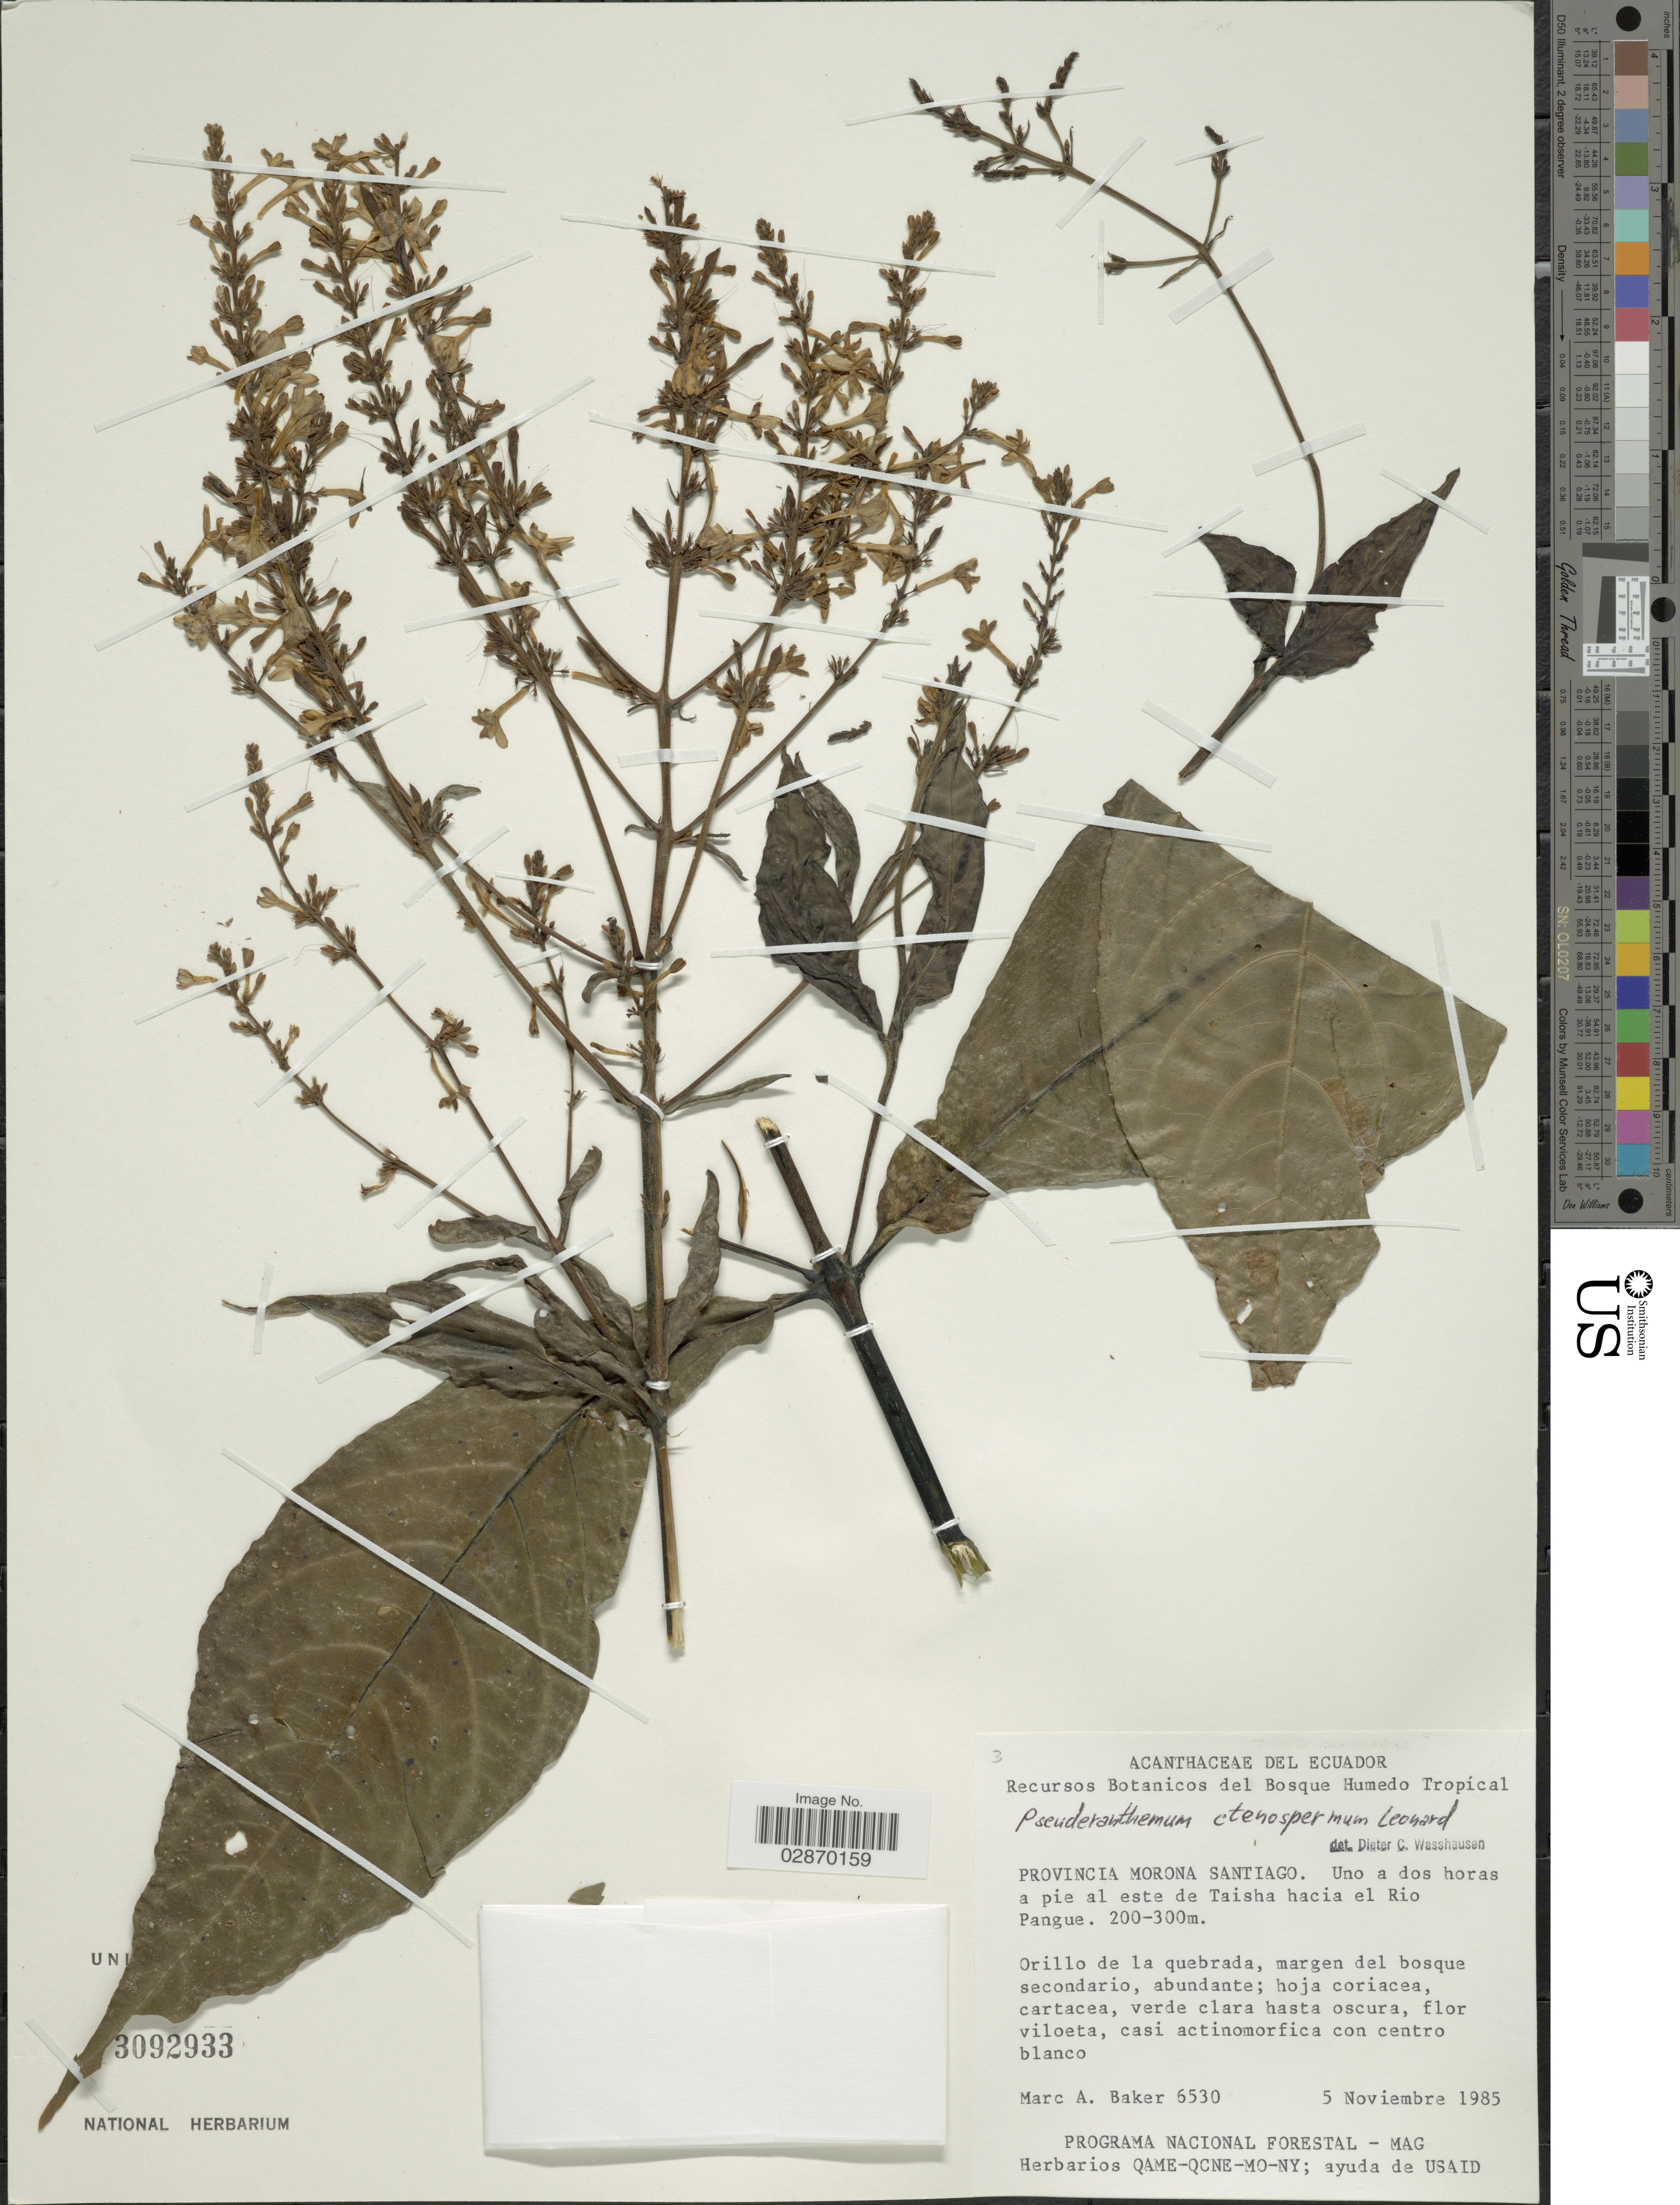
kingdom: Plantae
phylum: Tracheophyta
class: Magnoliopsida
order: Lamiales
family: Acanthaceae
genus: Pseuderanthemum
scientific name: Pseuderanthemum subauriculatum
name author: Mildbr.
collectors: M. A. Baker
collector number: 6530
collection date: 1985-11-05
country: Ecuador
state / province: Morona-Santiago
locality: Uno a dos horas a pie al este de Taisha hacia el Rio Pangue.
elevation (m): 200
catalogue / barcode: US 3092933